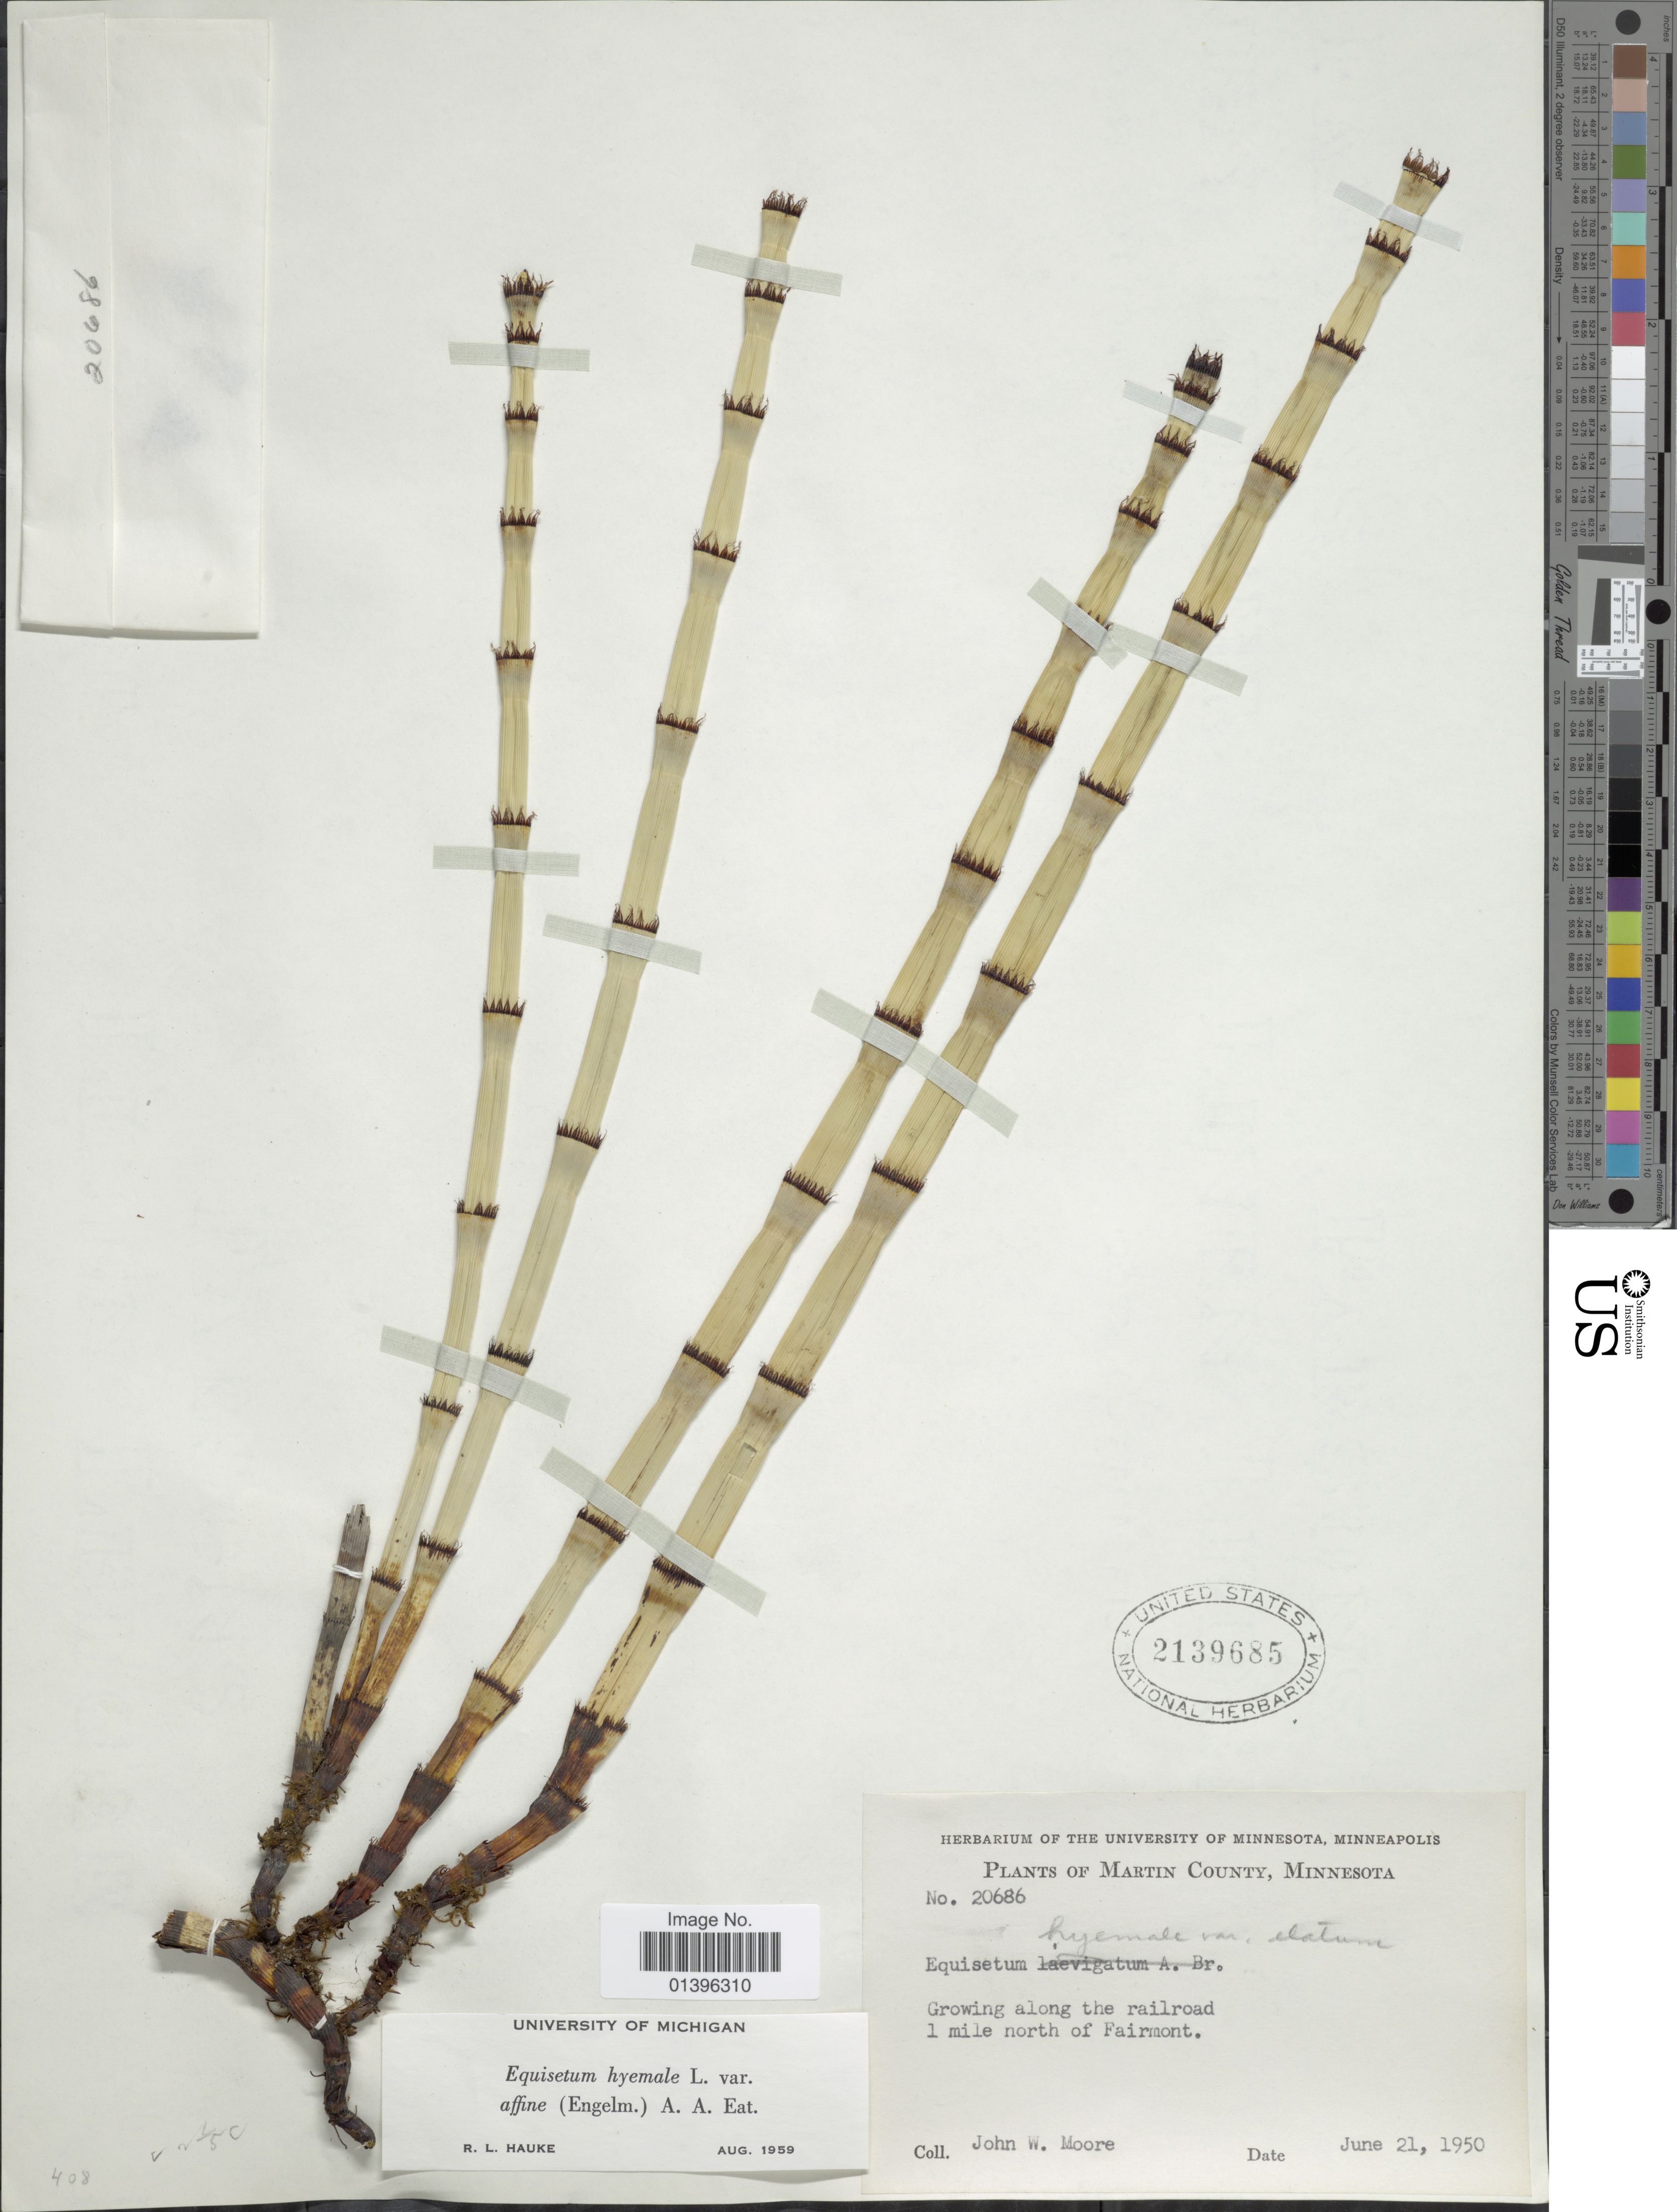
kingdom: Plantae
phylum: Tracheophyta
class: Polypodiopsida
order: Equisetales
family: Equisetaceae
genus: Equisetum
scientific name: Equisetum hyemale var. affine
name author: (Engelm.) A.A. Eaton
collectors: J. Moore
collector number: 20686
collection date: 1950-06-21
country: United States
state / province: Minnesota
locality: Martin County. Growing along the railroad 1 mile north of Fairmont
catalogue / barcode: US 2139685